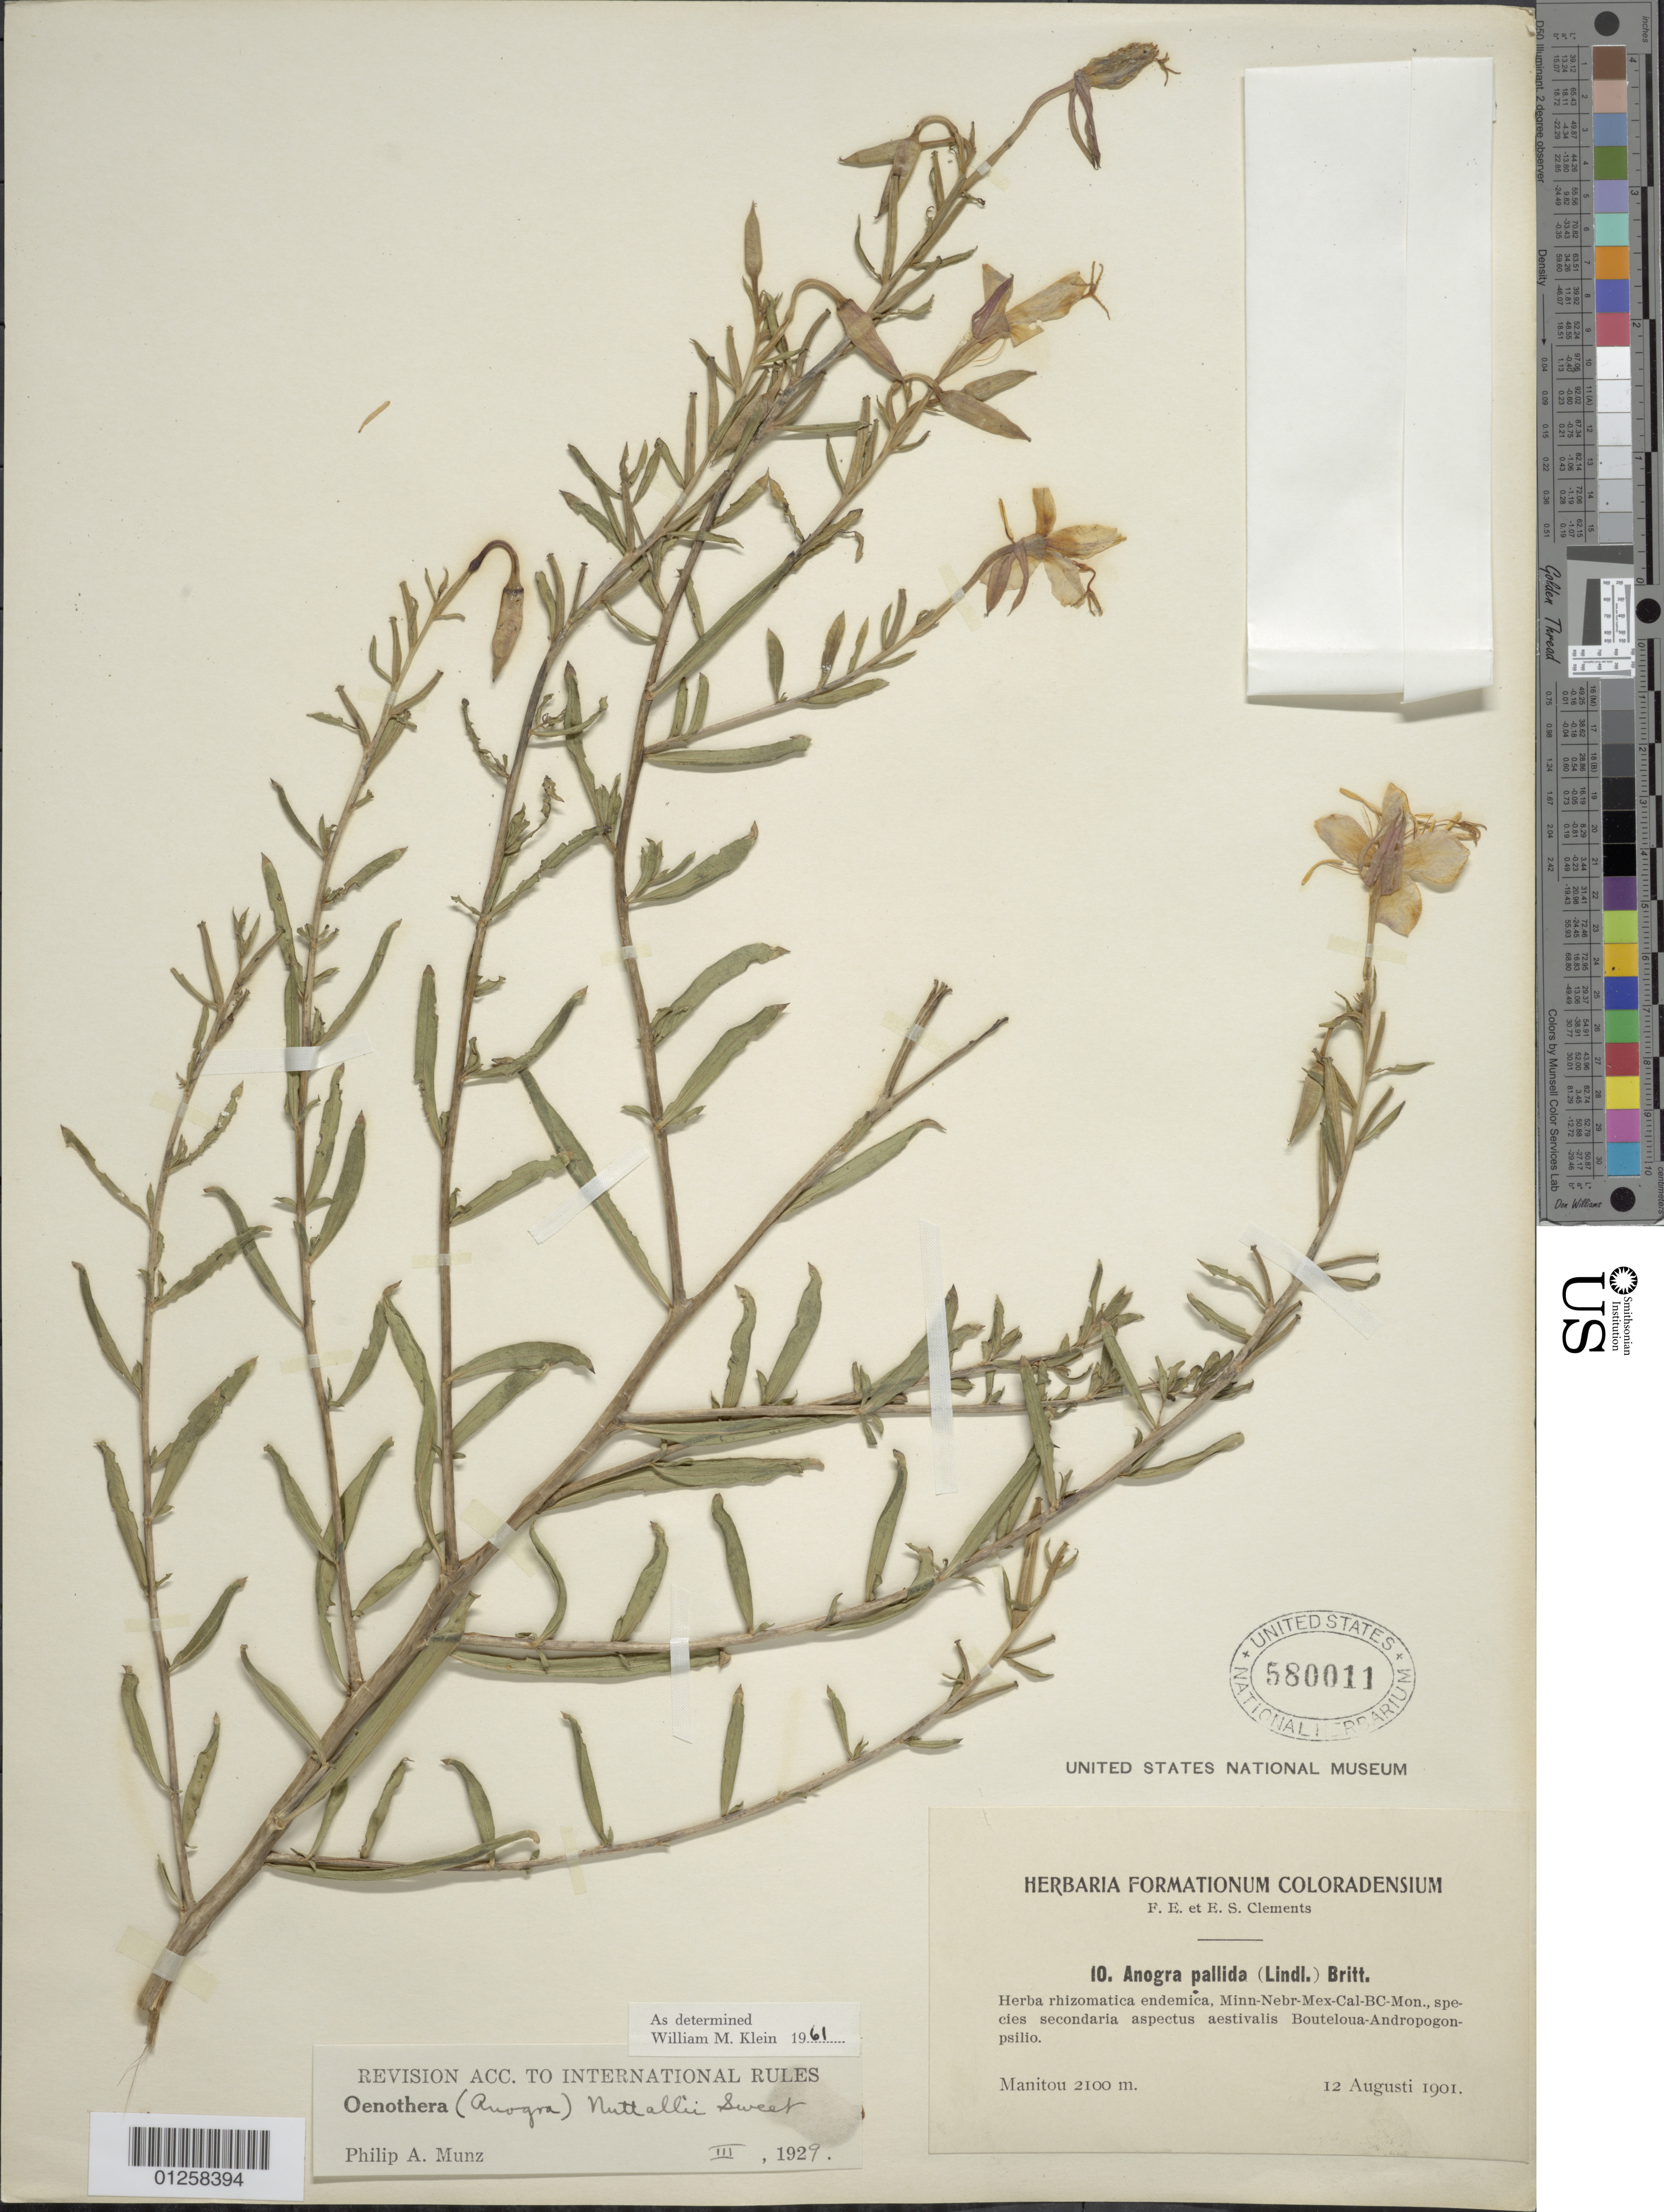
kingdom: Plantae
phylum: Tracheophyta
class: Magnoliopsida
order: Myrtales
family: Onagraceae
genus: Oenothera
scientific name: Oenothera nuttallii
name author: Sweet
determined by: Klein, W. M.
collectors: F. E. Clements & E. S. Clements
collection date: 1901-08-12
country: United States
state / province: Colorado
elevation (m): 2100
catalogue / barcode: US 580011